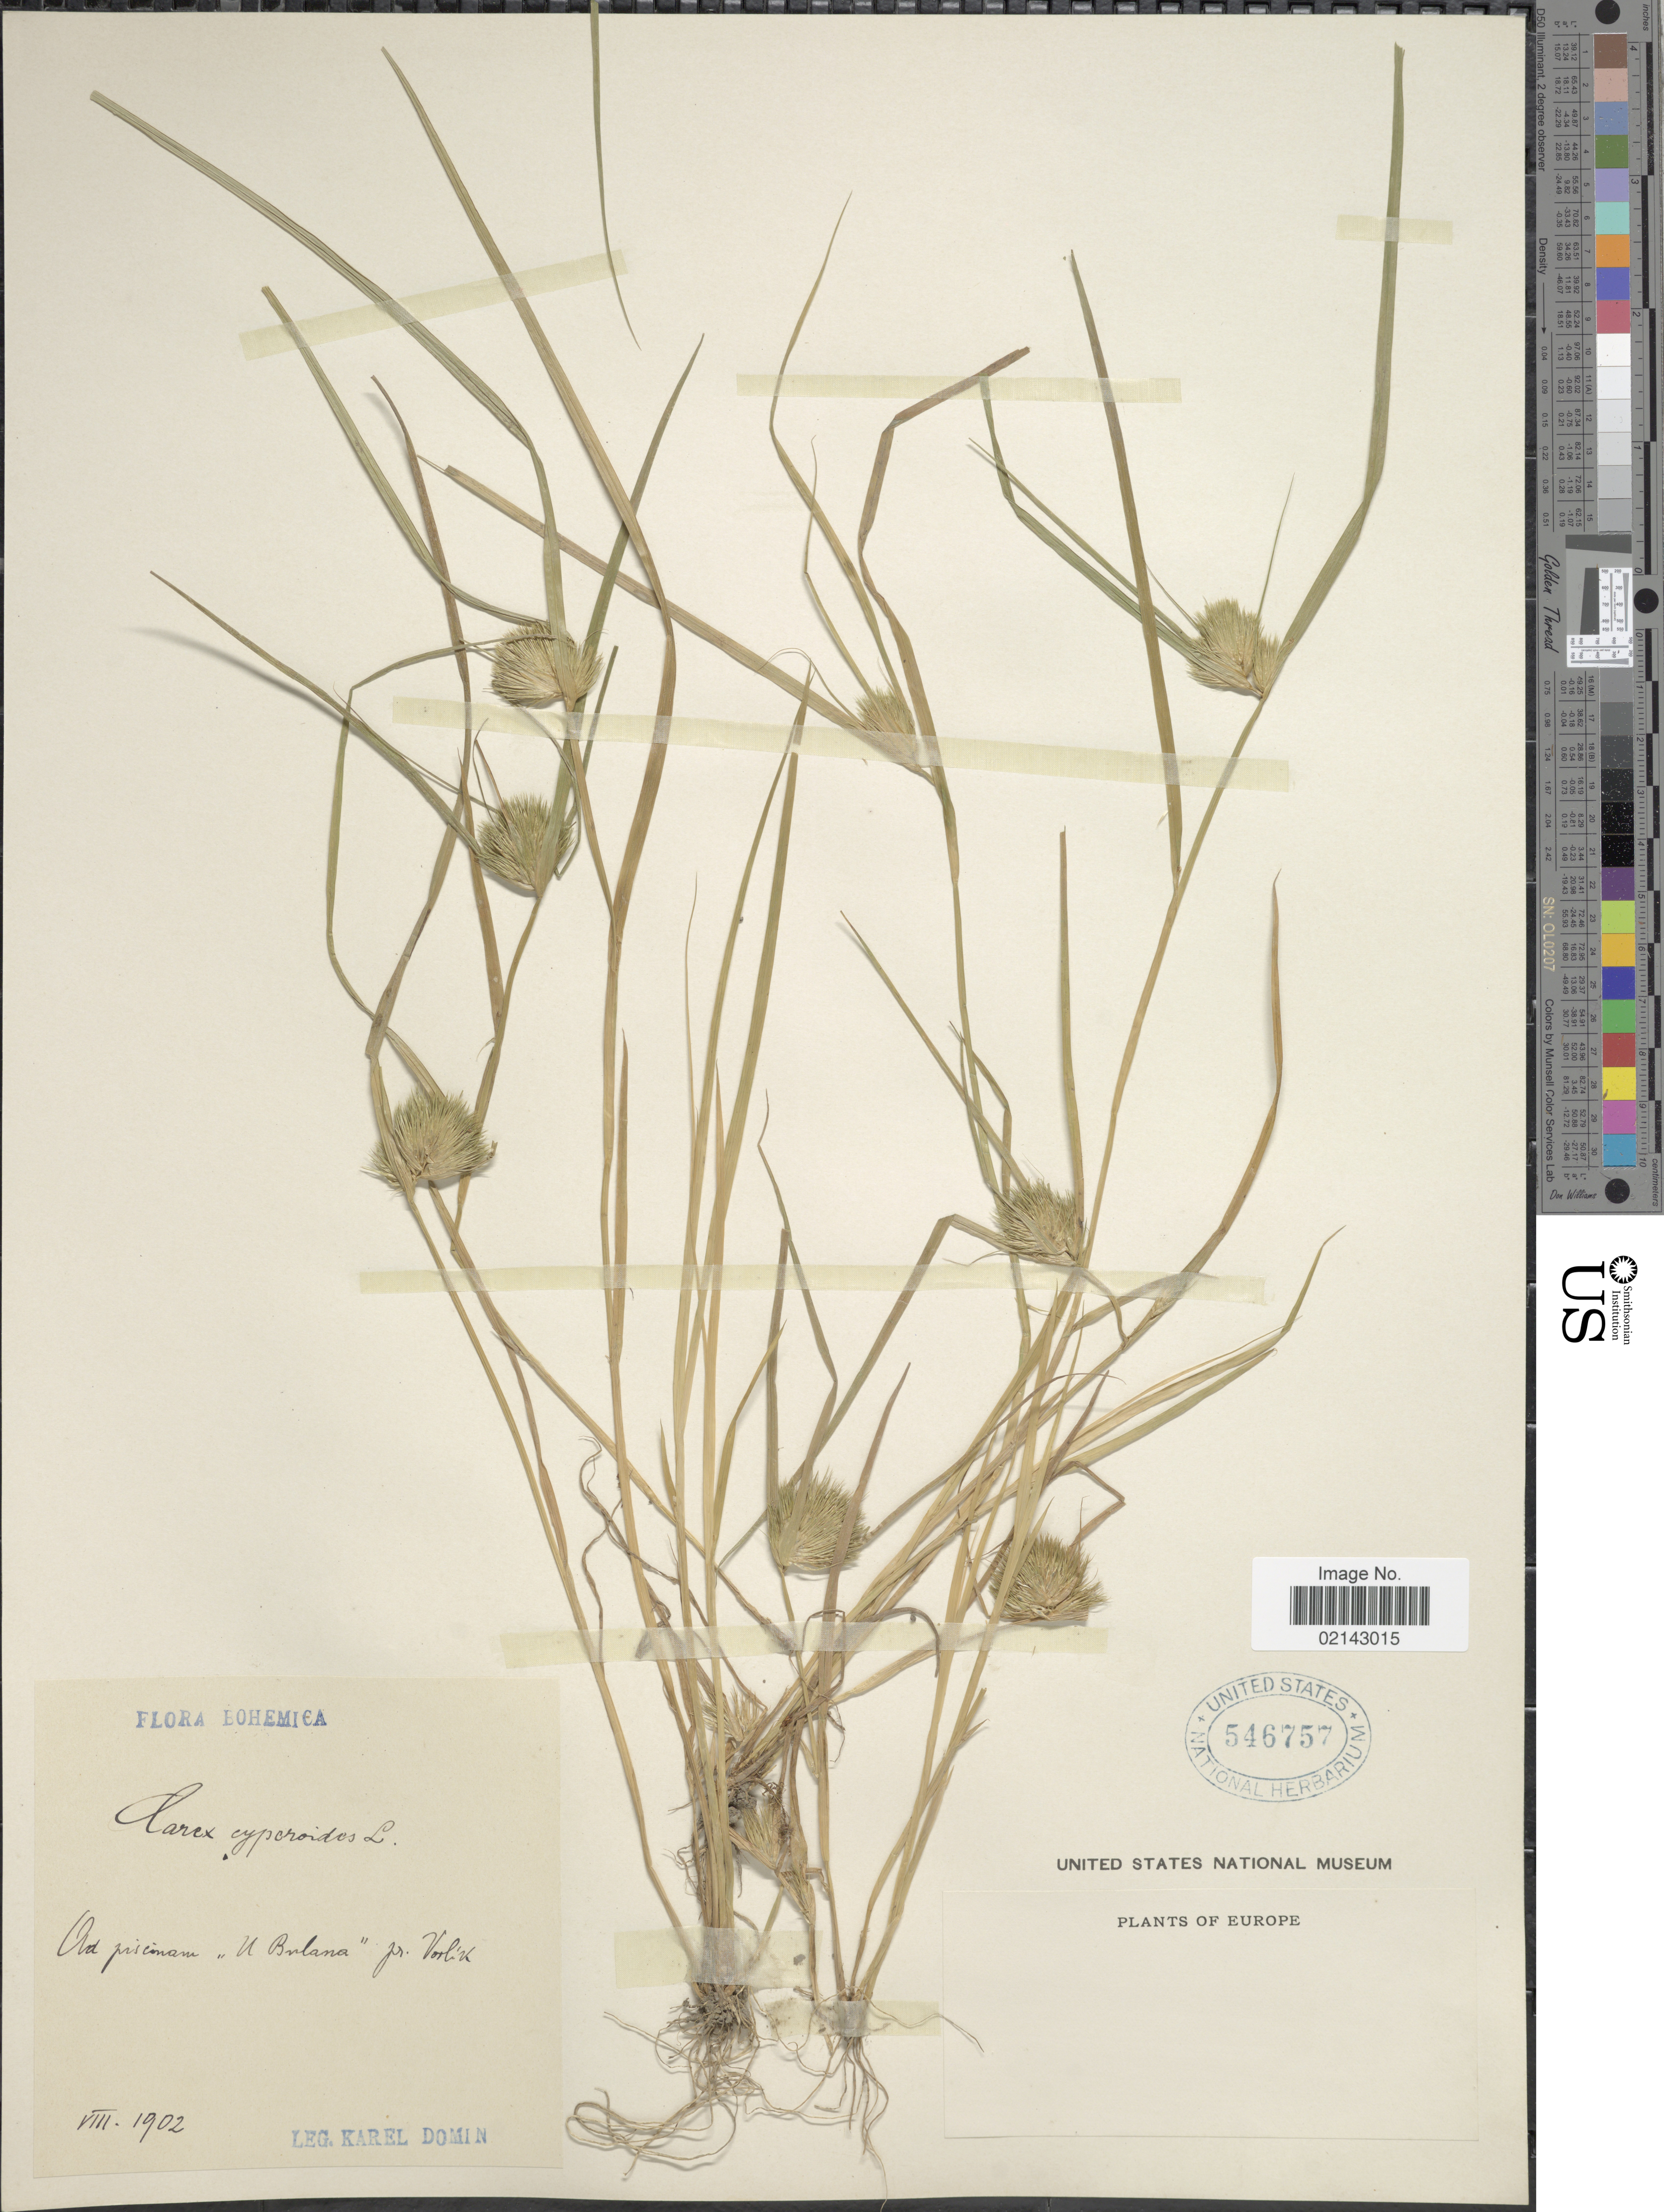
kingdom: Plantae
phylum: Tracheophyta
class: Liliopsida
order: Poales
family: Cyperaceae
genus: Carex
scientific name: Carex bohemica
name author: Schreb.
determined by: Strong, Mark T., (BOT), Smithsonian Institution - National Museum of Natural History (UNITED STATES)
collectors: K. Domin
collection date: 1902-08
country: Czechia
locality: Europe. Bohemica. Ord priscimam U Bulana pr. Voolich [interpreted]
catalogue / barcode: US 546757